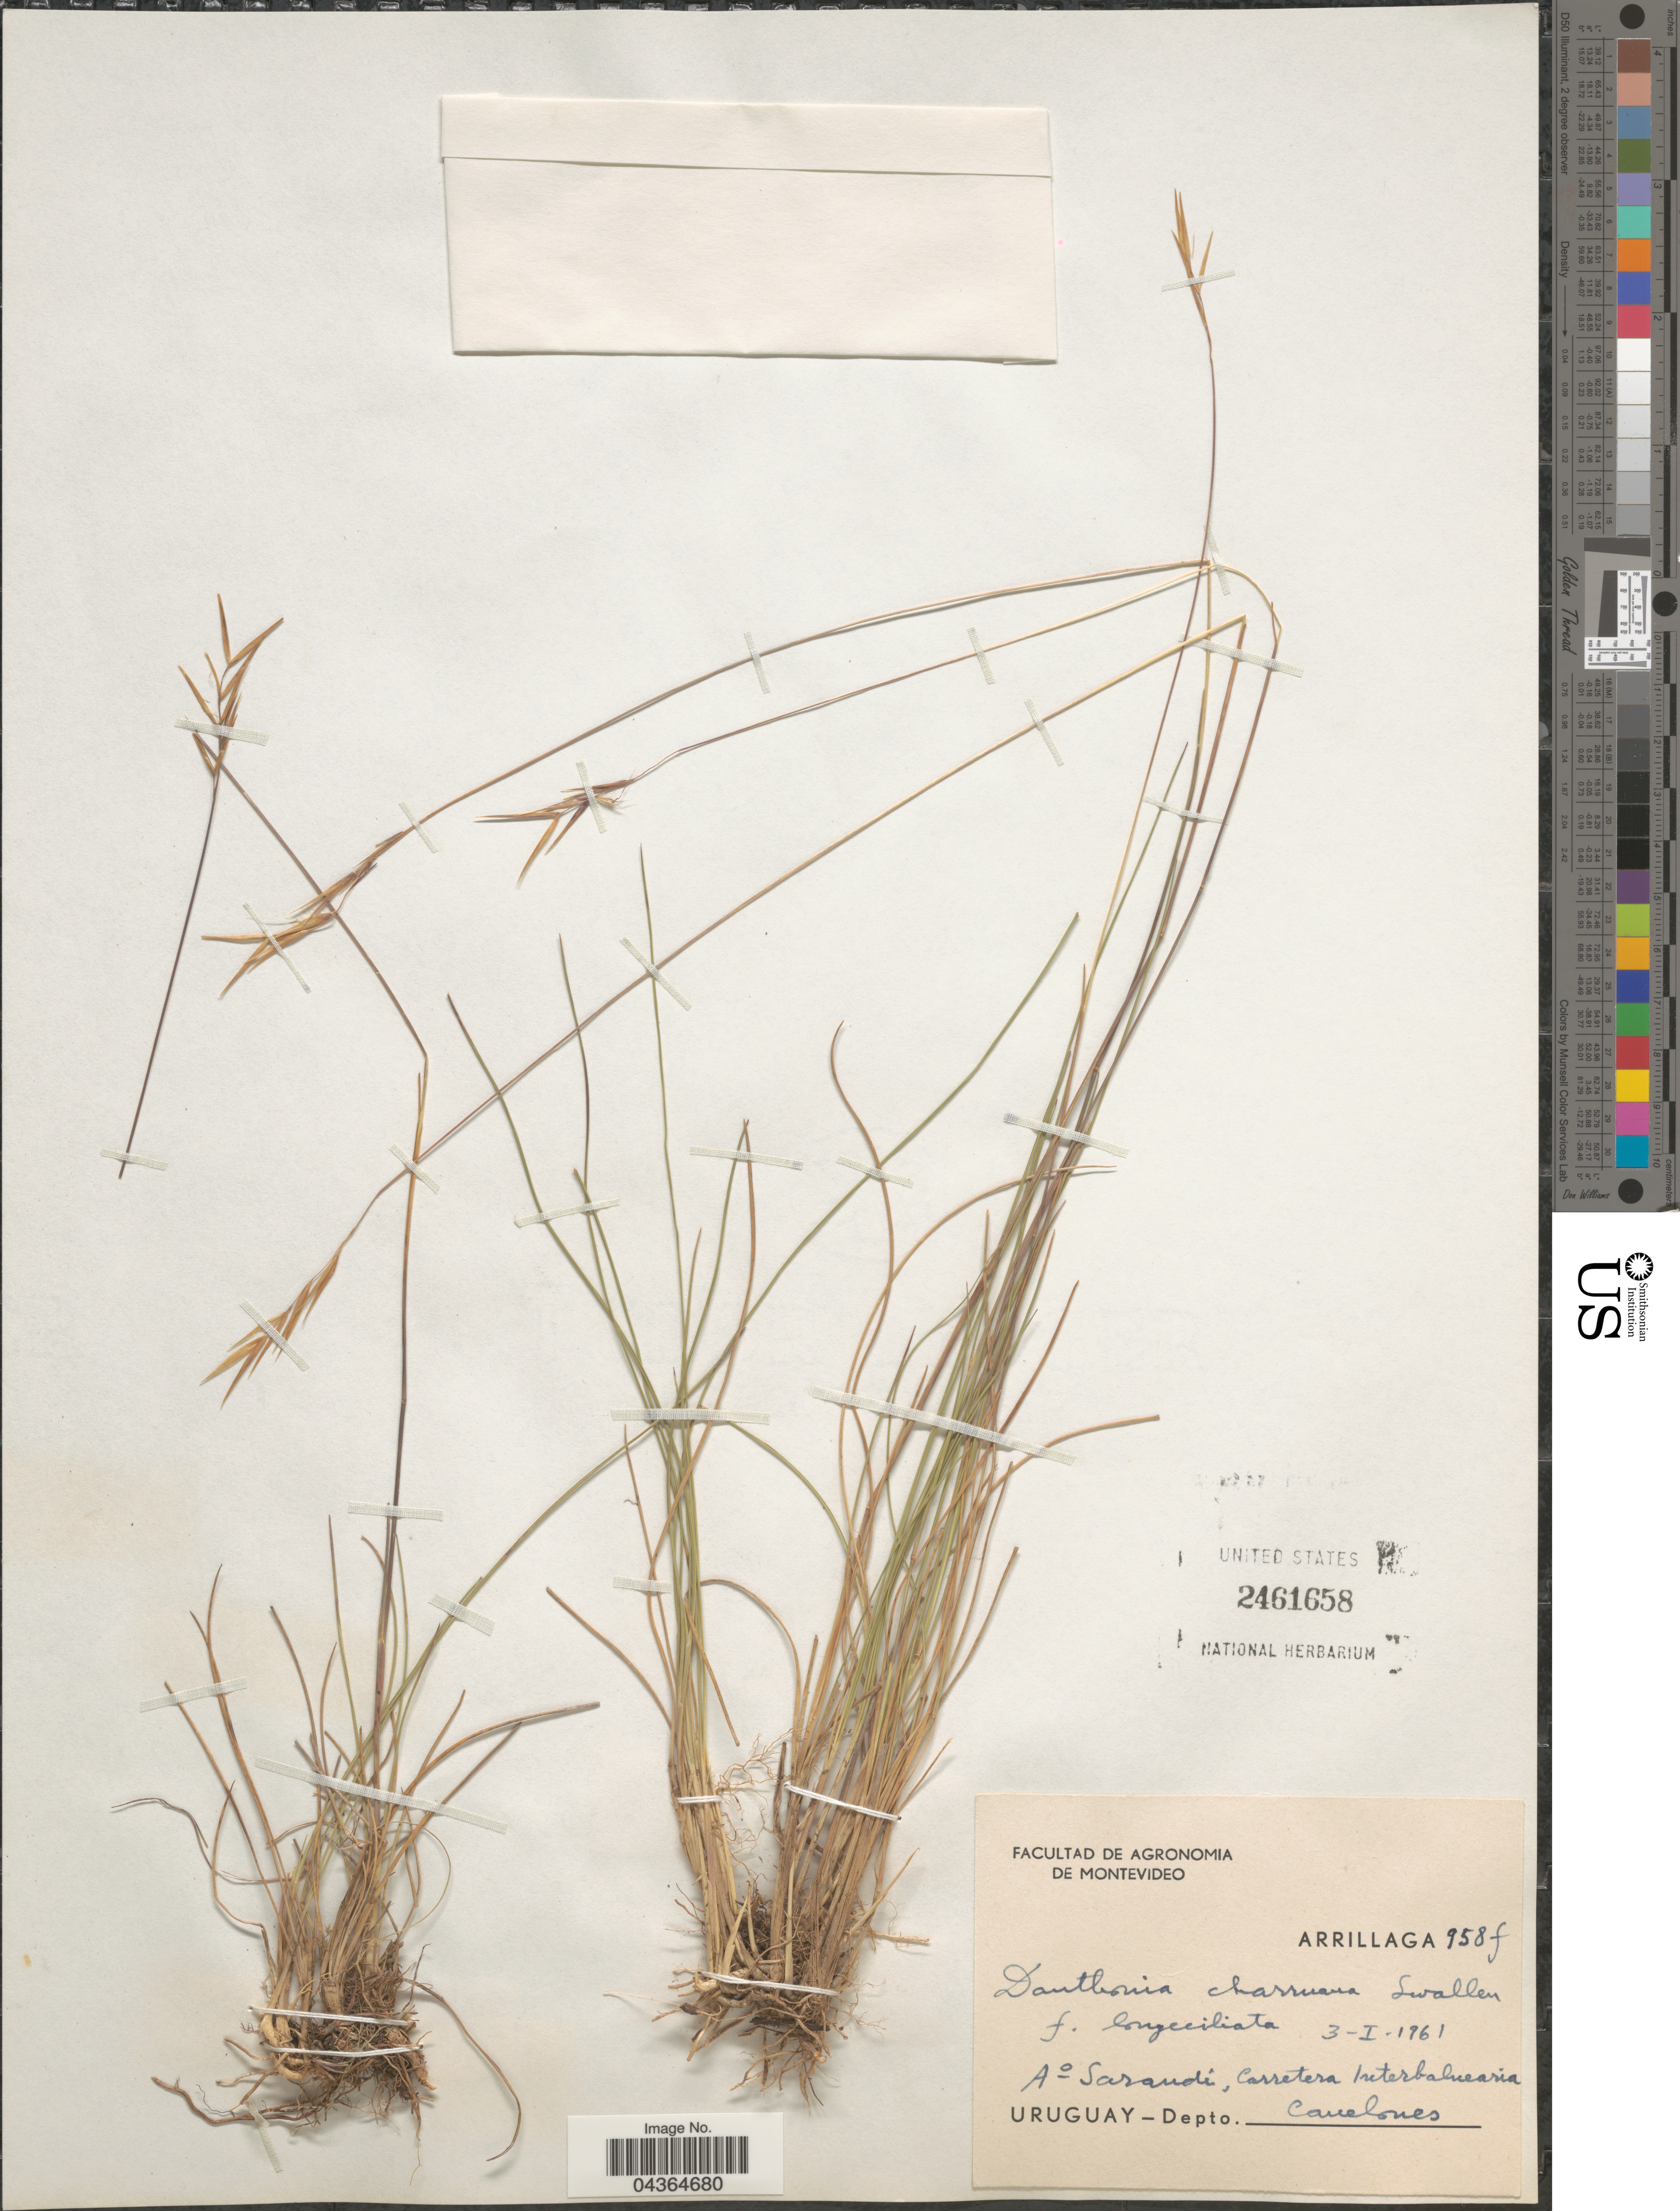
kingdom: Plantae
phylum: Tracheophyta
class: Liliopsida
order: Poales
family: Poaceae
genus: Danthonia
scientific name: Danthonia secundiflora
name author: J. Presl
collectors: Arrillaga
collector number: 958f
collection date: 1961-01-03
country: Uruguay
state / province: Canelones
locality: A° Sarandí, Carretera Interbalnearia. Depto. Canelones.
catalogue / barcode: US 2461658